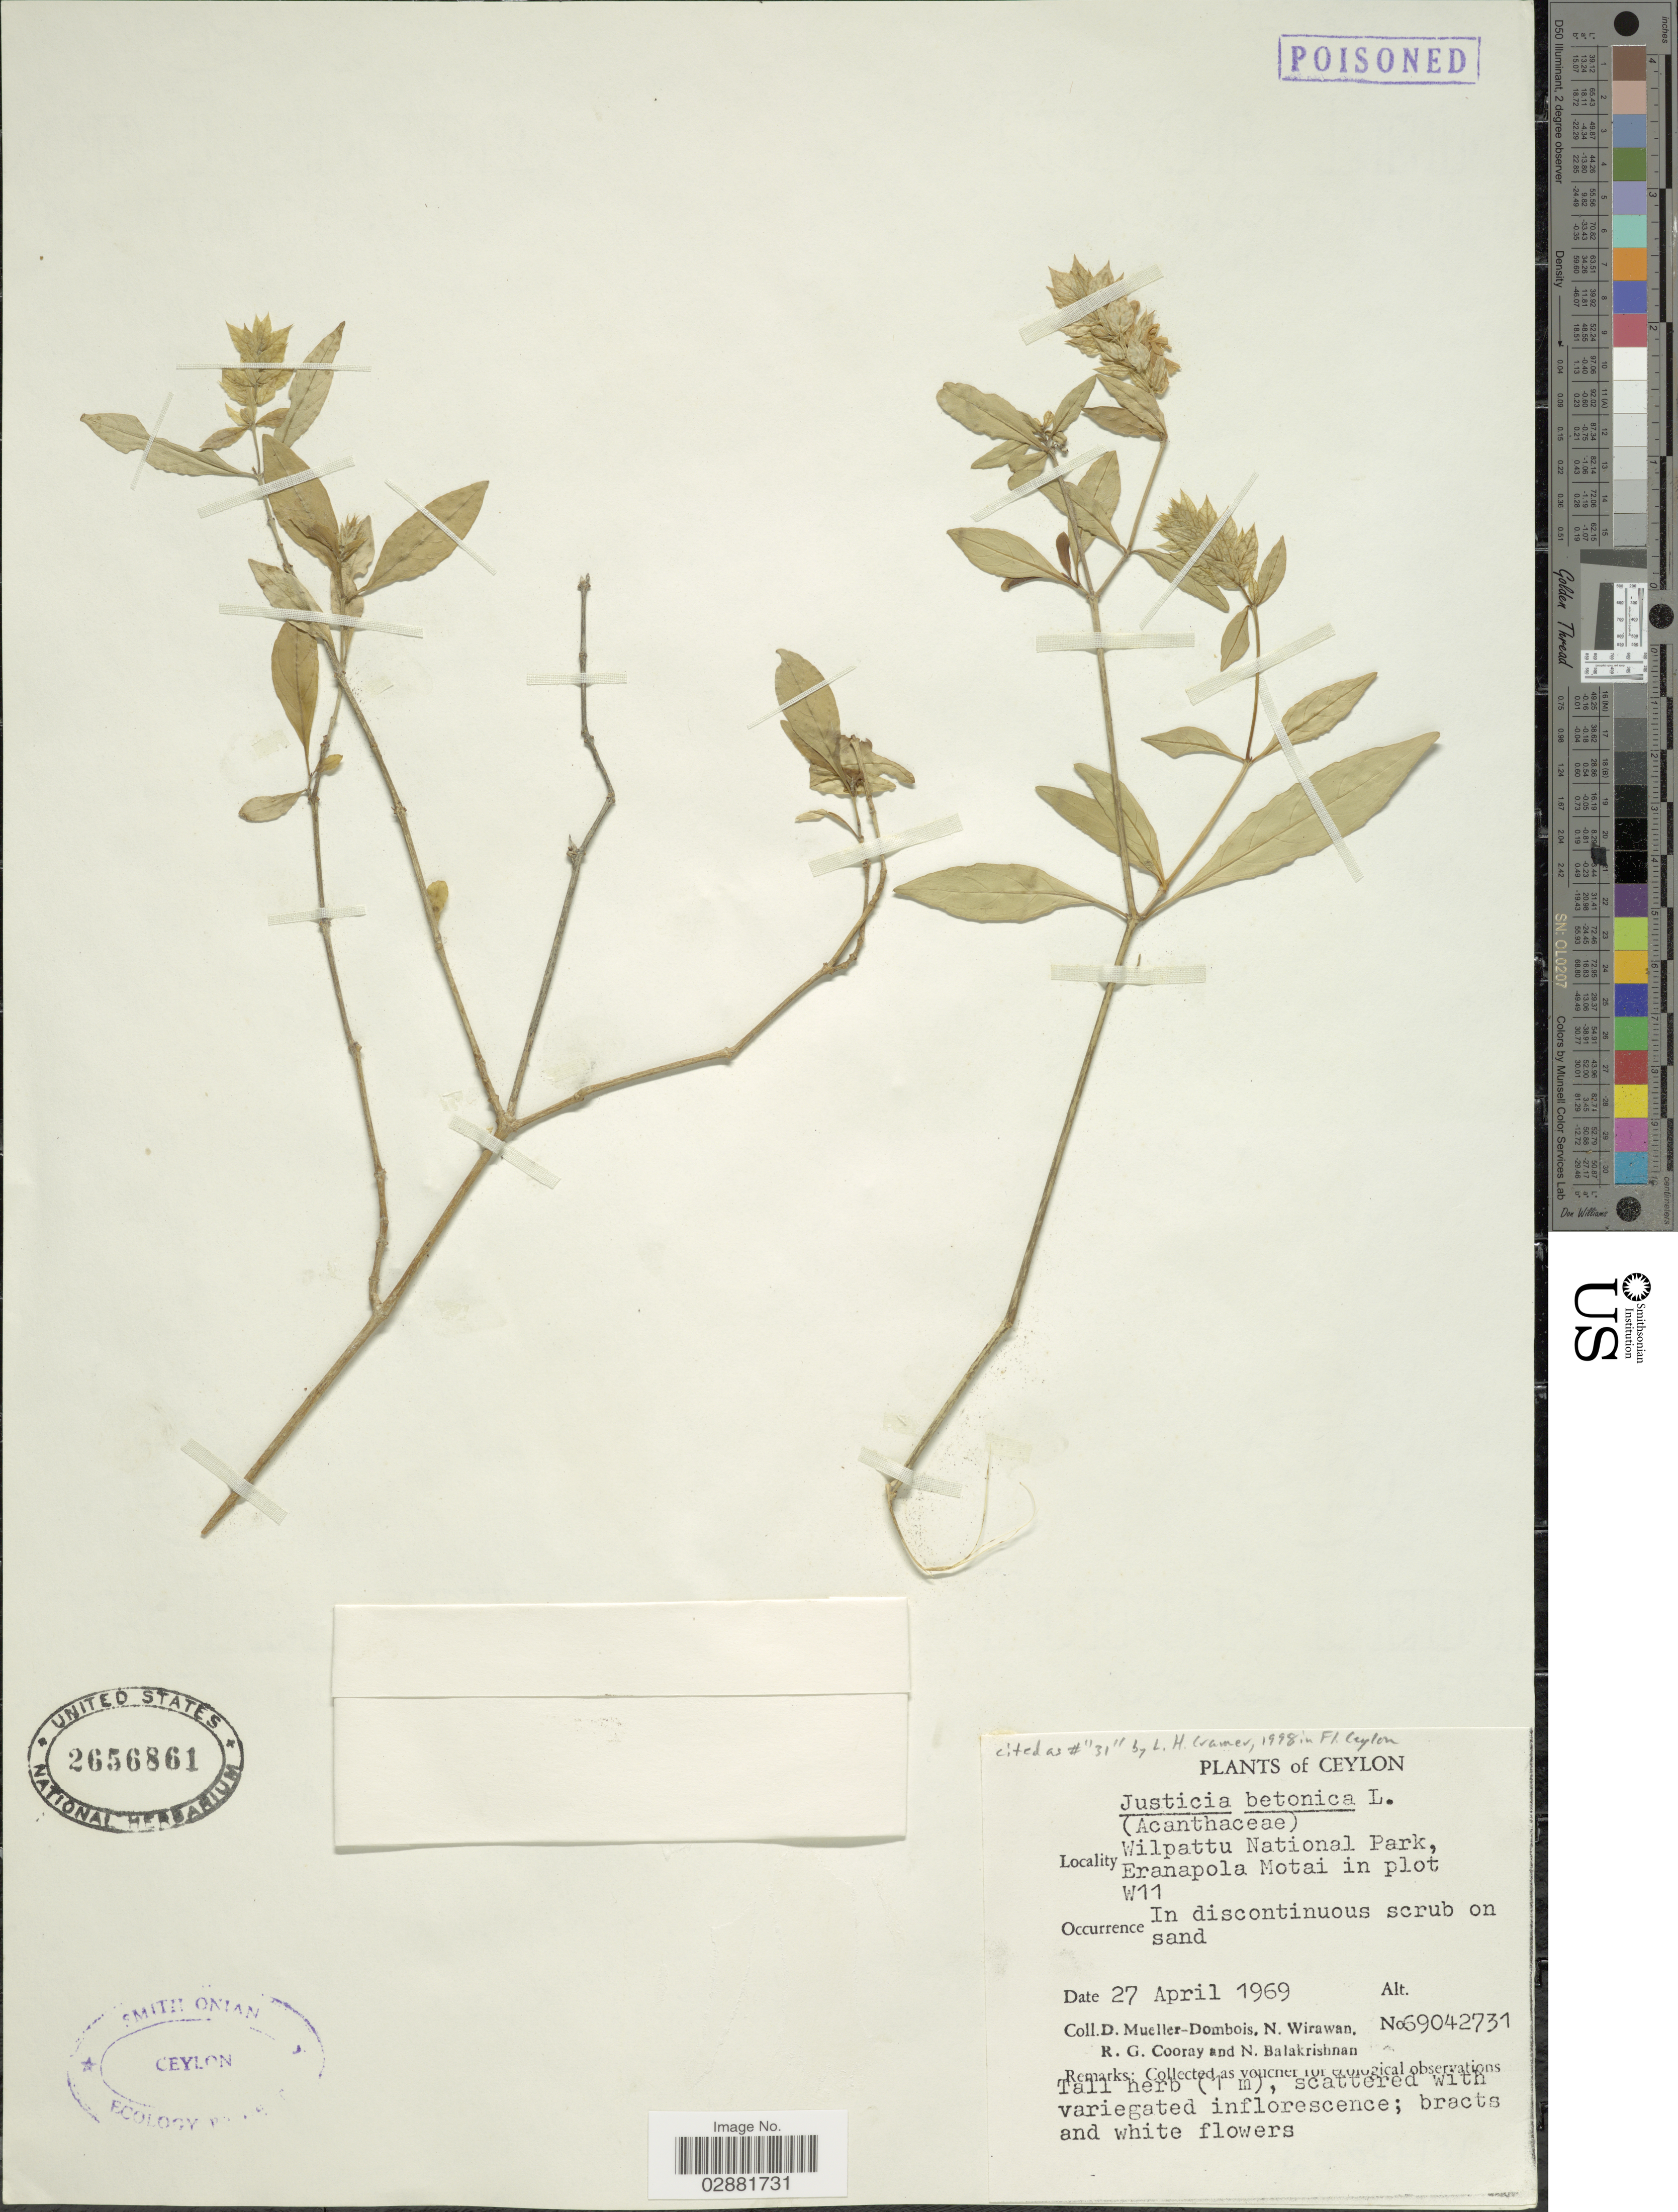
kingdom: Plantae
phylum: Tracheophyta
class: Magnoliopsida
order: Lamiales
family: Acanthaceae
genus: Justicia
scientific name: Justicia betonica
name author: L.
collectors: D. Mueller-Dombois, N. Wirawan, R. Cooray & N. Balakrishnan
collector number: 69042731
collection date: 1969-04-27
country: Sri Lanka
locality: Ceylon, Wilpattu National Park, Eranapola Motai in plot W11.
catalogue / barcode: US 2656861